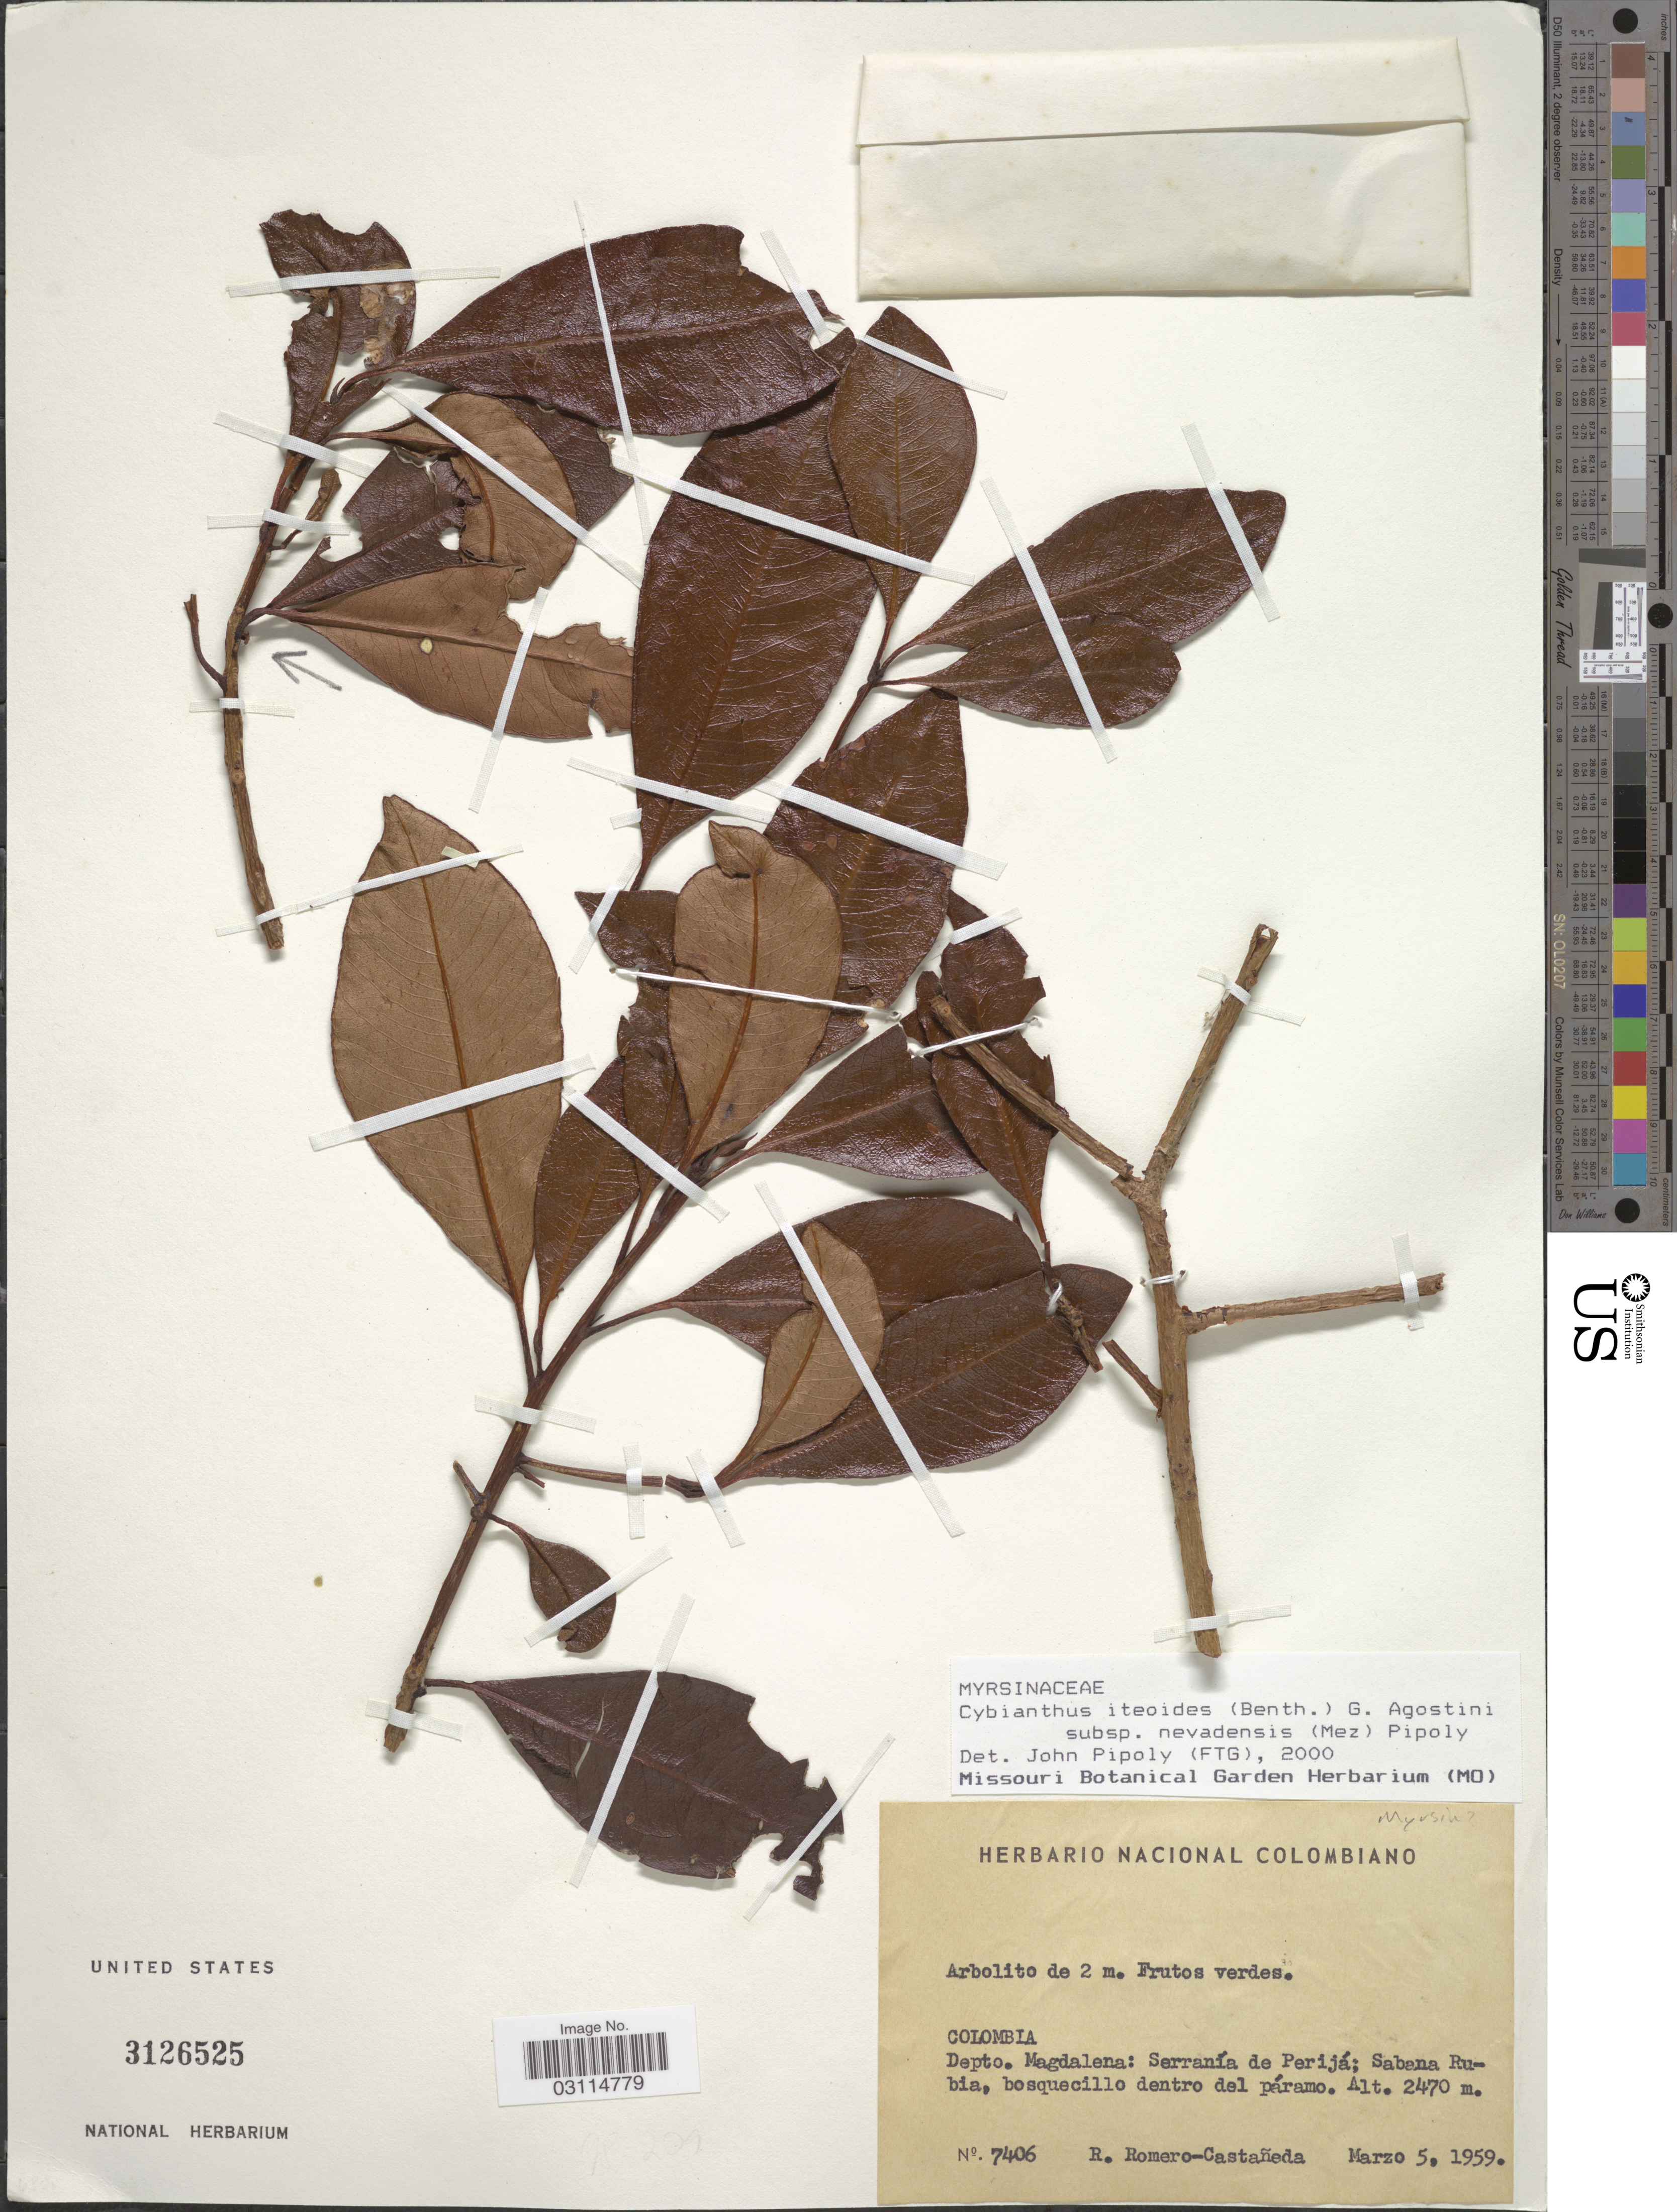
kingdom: Plantae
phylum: Tracheophyta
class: Magnoliopsida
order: Ericales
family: Primulaceae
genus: Cybianthus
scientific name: Cybianthus iteoides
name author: (Benth.) G. Agostini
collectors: R. Romero Castañeda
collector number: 7406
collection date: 1959-03-05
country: Colombia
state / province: Magdalena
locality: Depto. Magdalena: Serranía de Perijá; Sabana Rubia.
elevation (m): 2470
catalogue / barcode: US 3126525